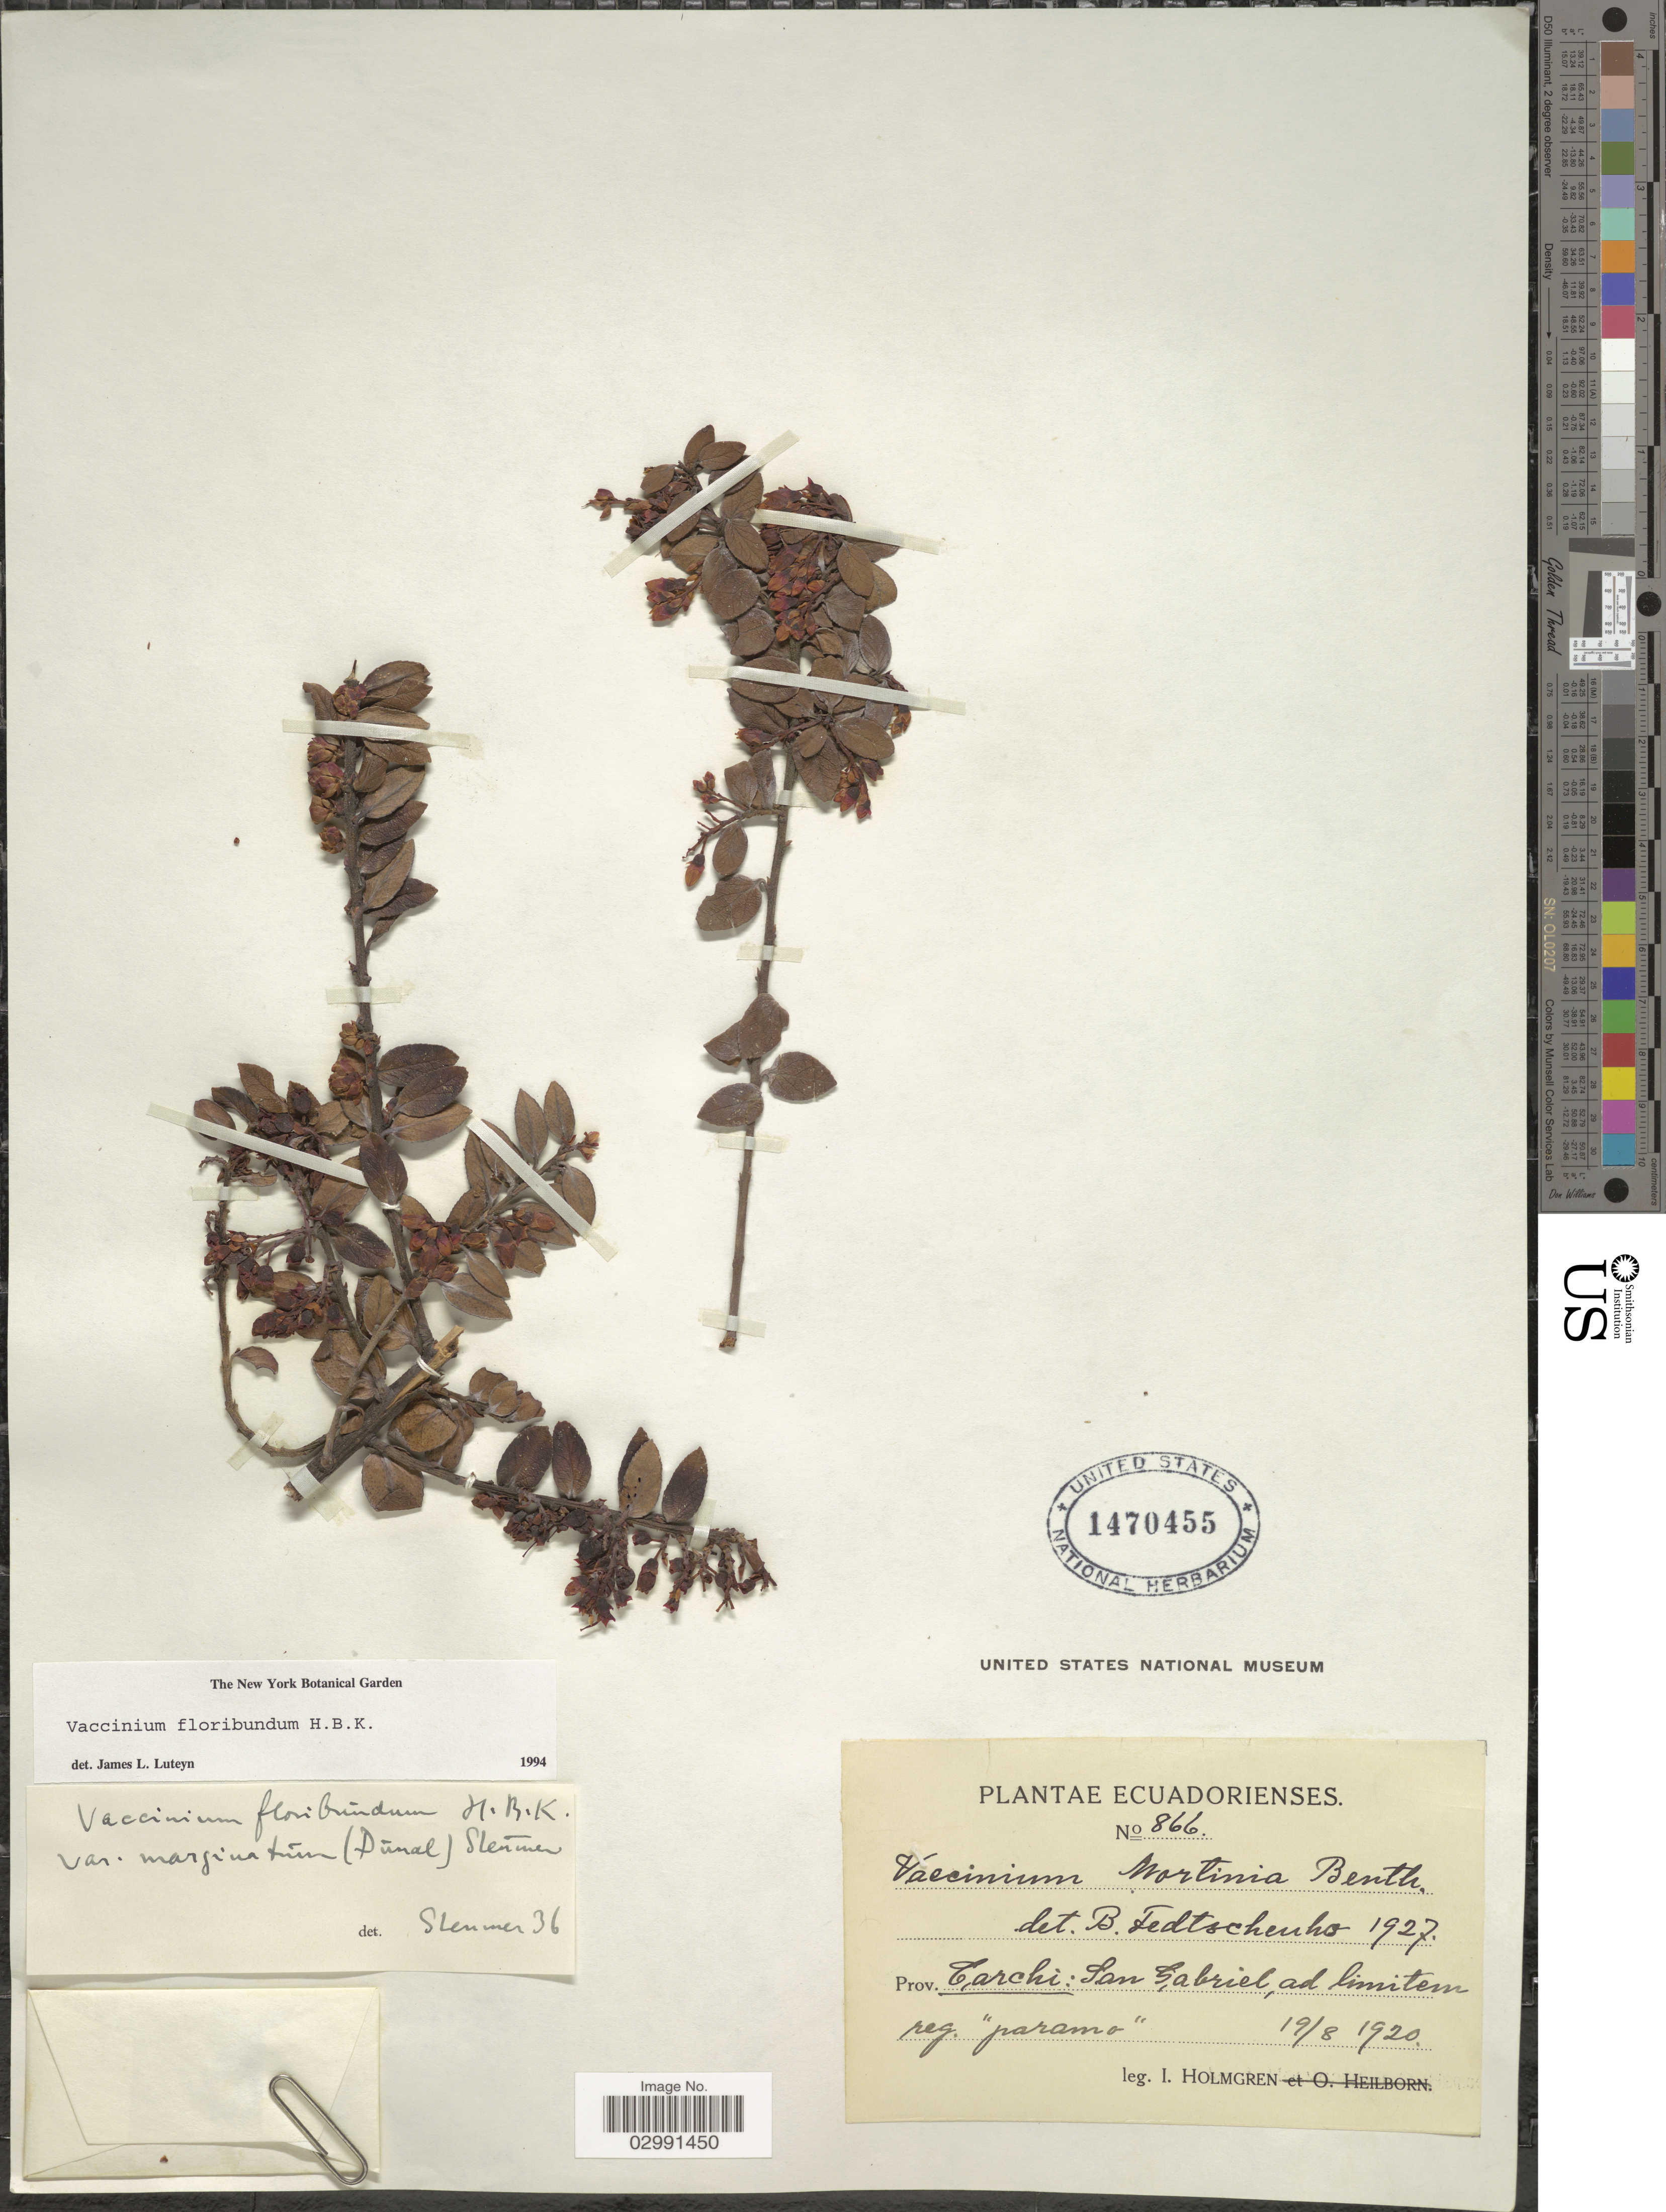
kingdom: Plantae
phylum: Tracheophyta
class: Magnoliopsida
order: Ericales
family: Ericaceae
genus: Vaccinium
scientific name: Vaccinium floribundum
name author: Kunth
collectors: I. Holmgren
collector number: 866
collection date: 1920-08-19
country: Ecuador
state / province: Carchi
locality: San Gabriel, ad limitem reg. "paramo".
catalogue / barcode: US 1470455